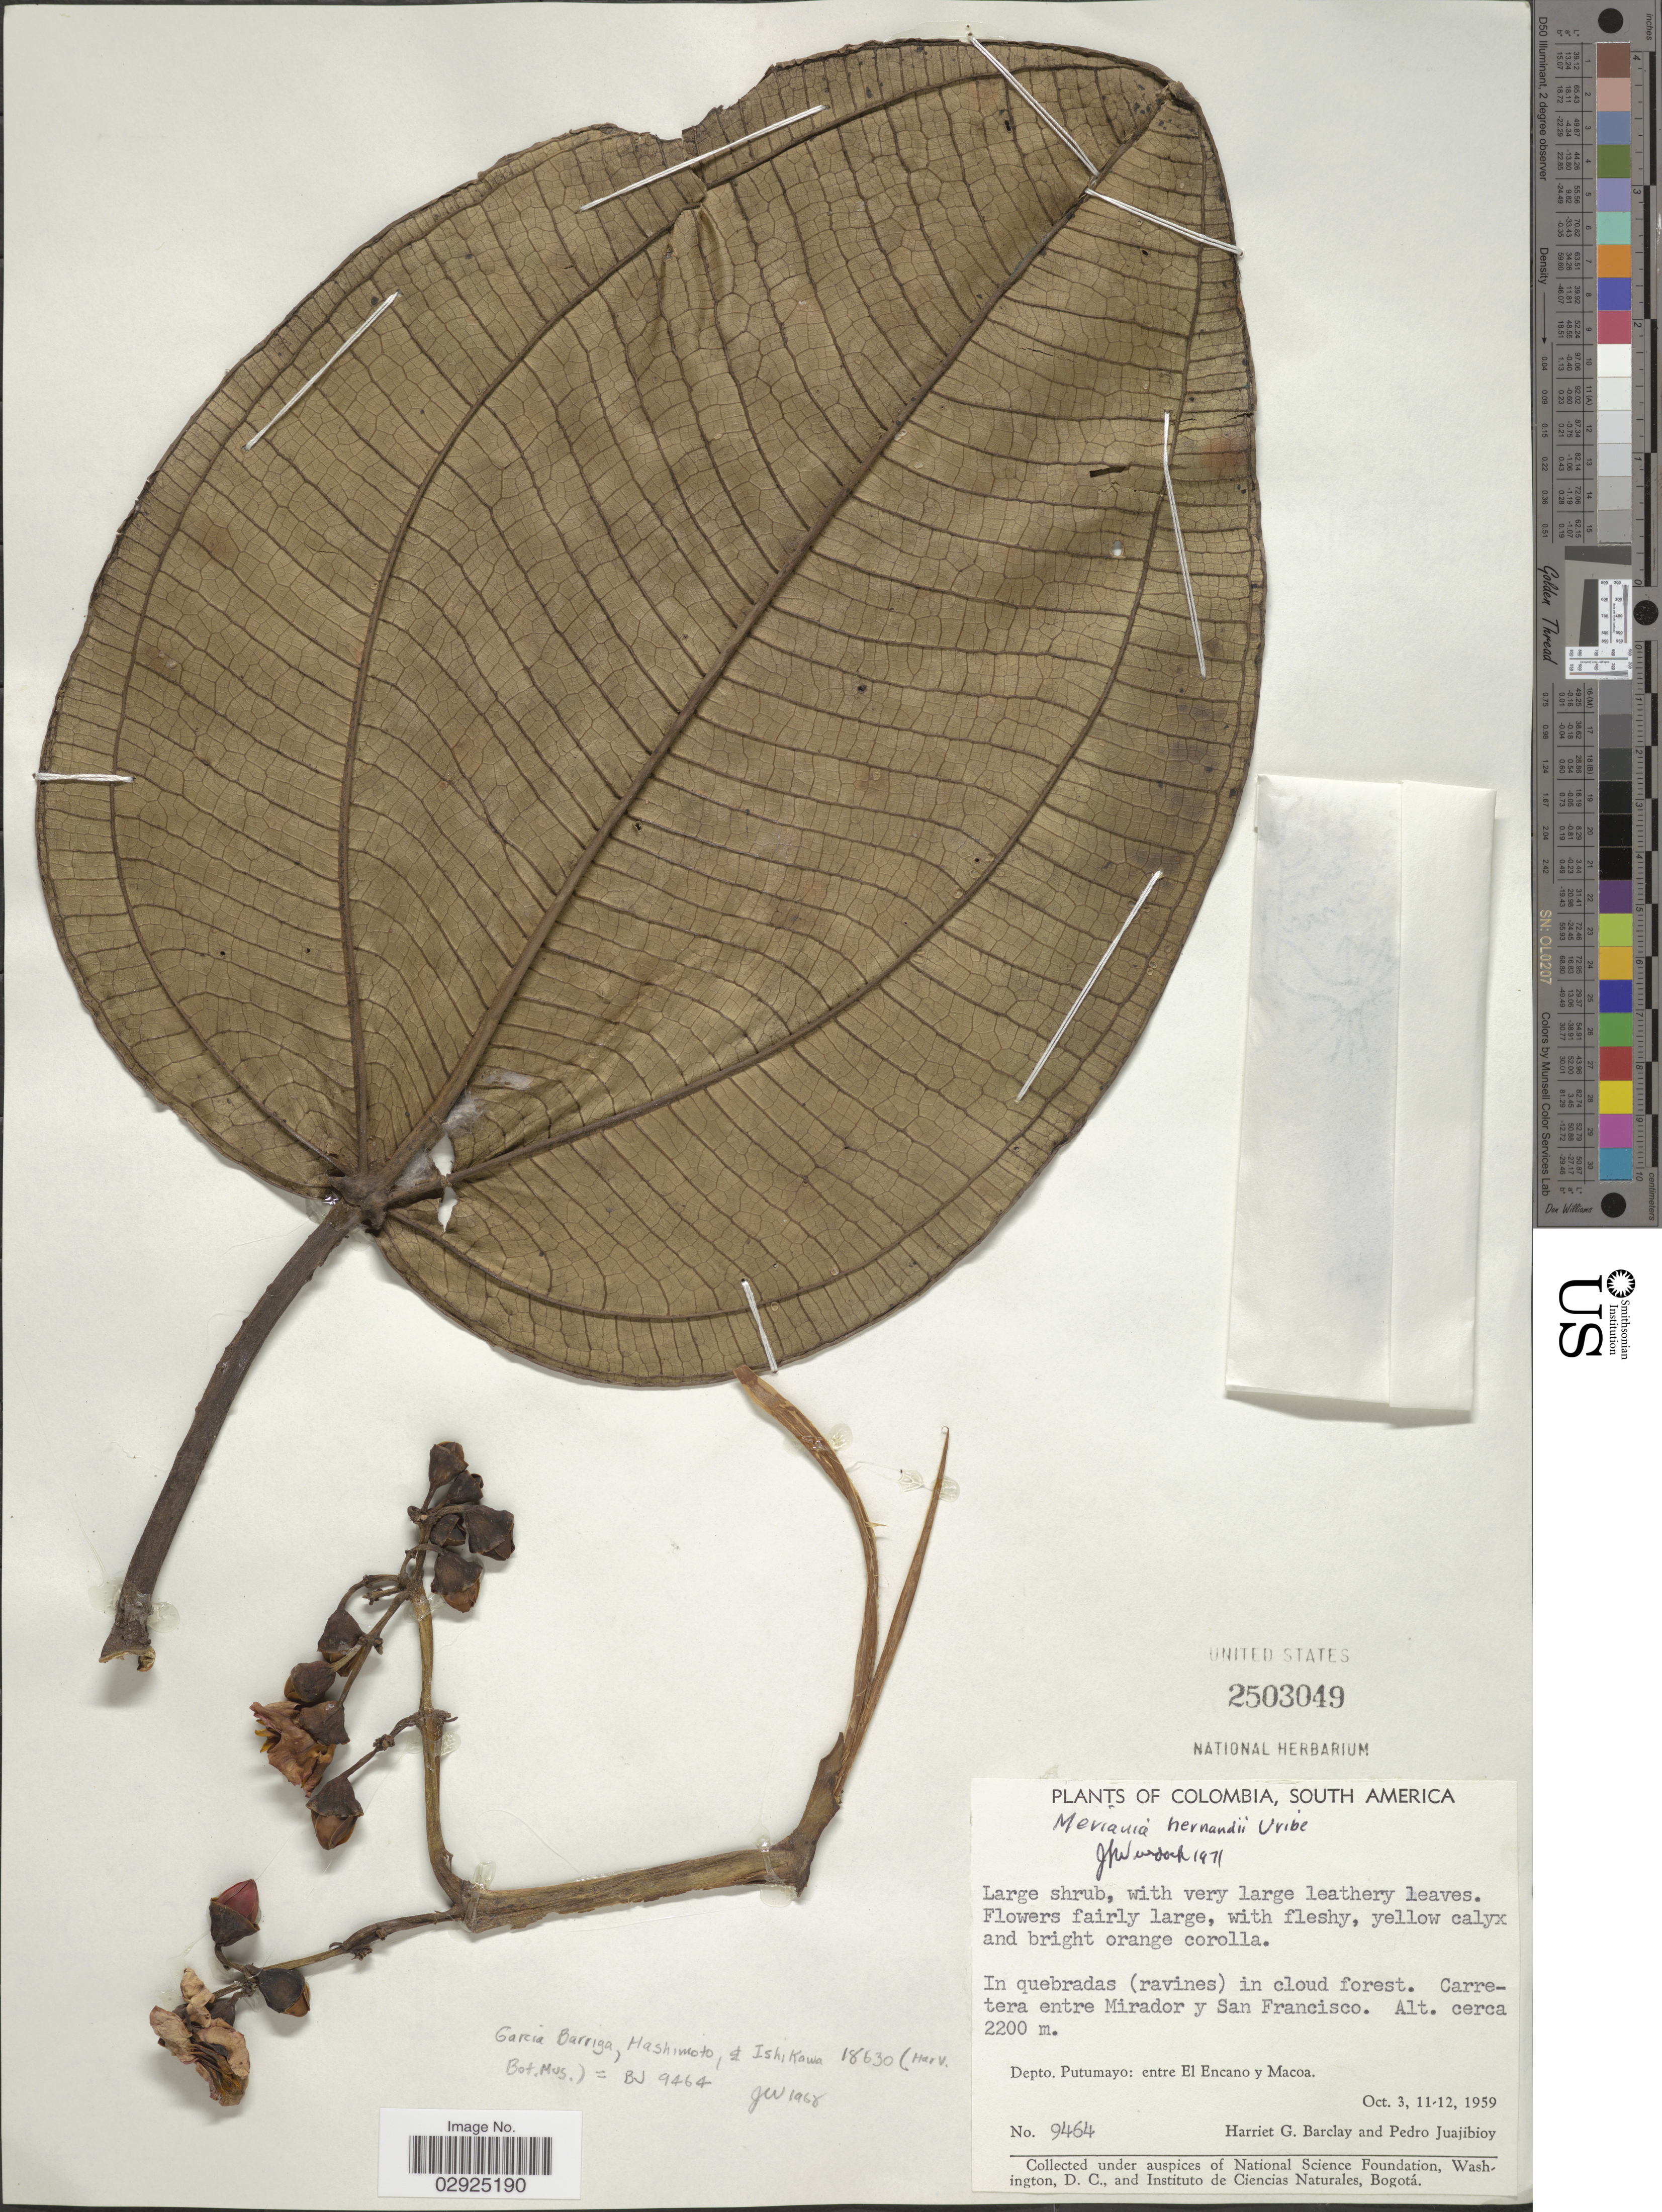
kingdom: Plantae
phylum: Tracheophyta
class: Magnoliopsida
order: Myrtales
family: Melastomataceae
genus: Meriania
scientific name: Meriania hernandii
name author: L. Uribe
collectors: H. G. Barclay & P. Juajibioy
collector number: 9464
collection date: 1959-10-03/1959-10-12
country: Colombia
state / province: Putumayo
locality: In quebradas (ravines) in cloud forest. Carretera entre Mirador y San Francisco. Depto. Putumayo: entre El Encano y Macoa.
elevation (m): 2200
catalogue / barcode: US 2503049